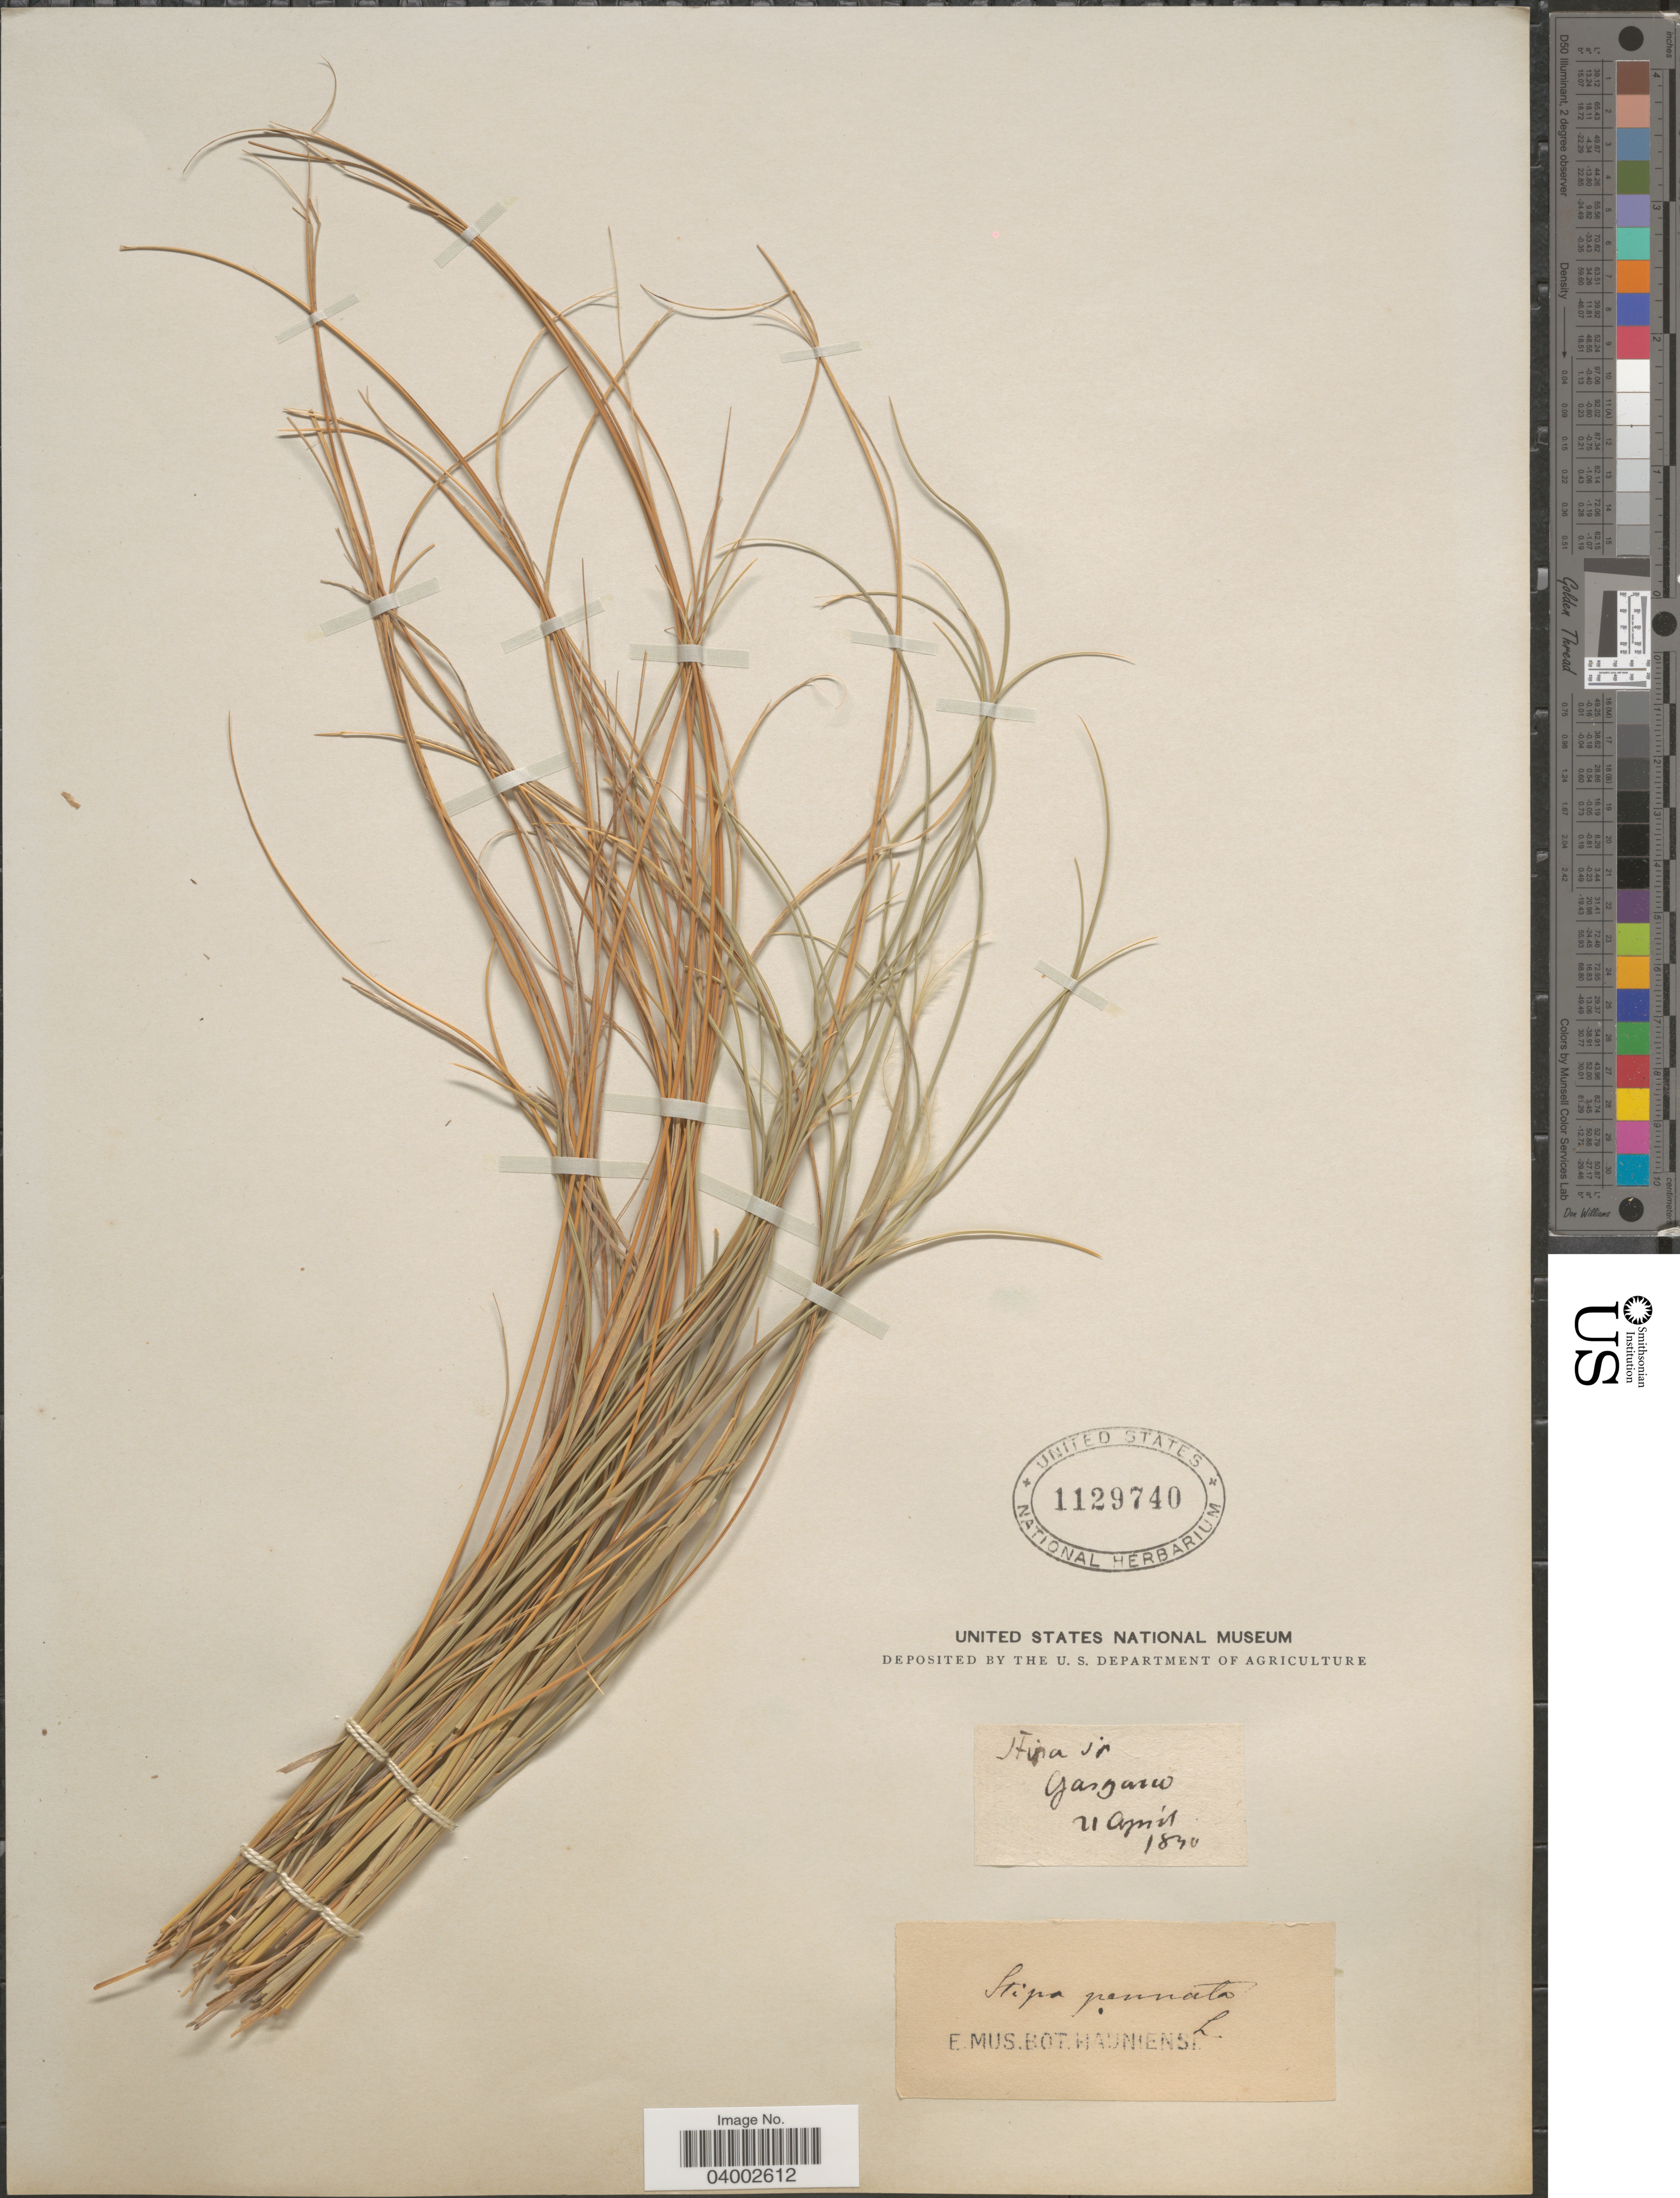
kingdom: Plantae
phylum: Tracheophyta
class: Liliopsida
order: Poales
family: Poaceae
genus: Stipa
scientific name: Stipa sp.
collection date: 1890-04-21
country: Italy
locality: Gargano.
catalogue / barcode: US 1129740